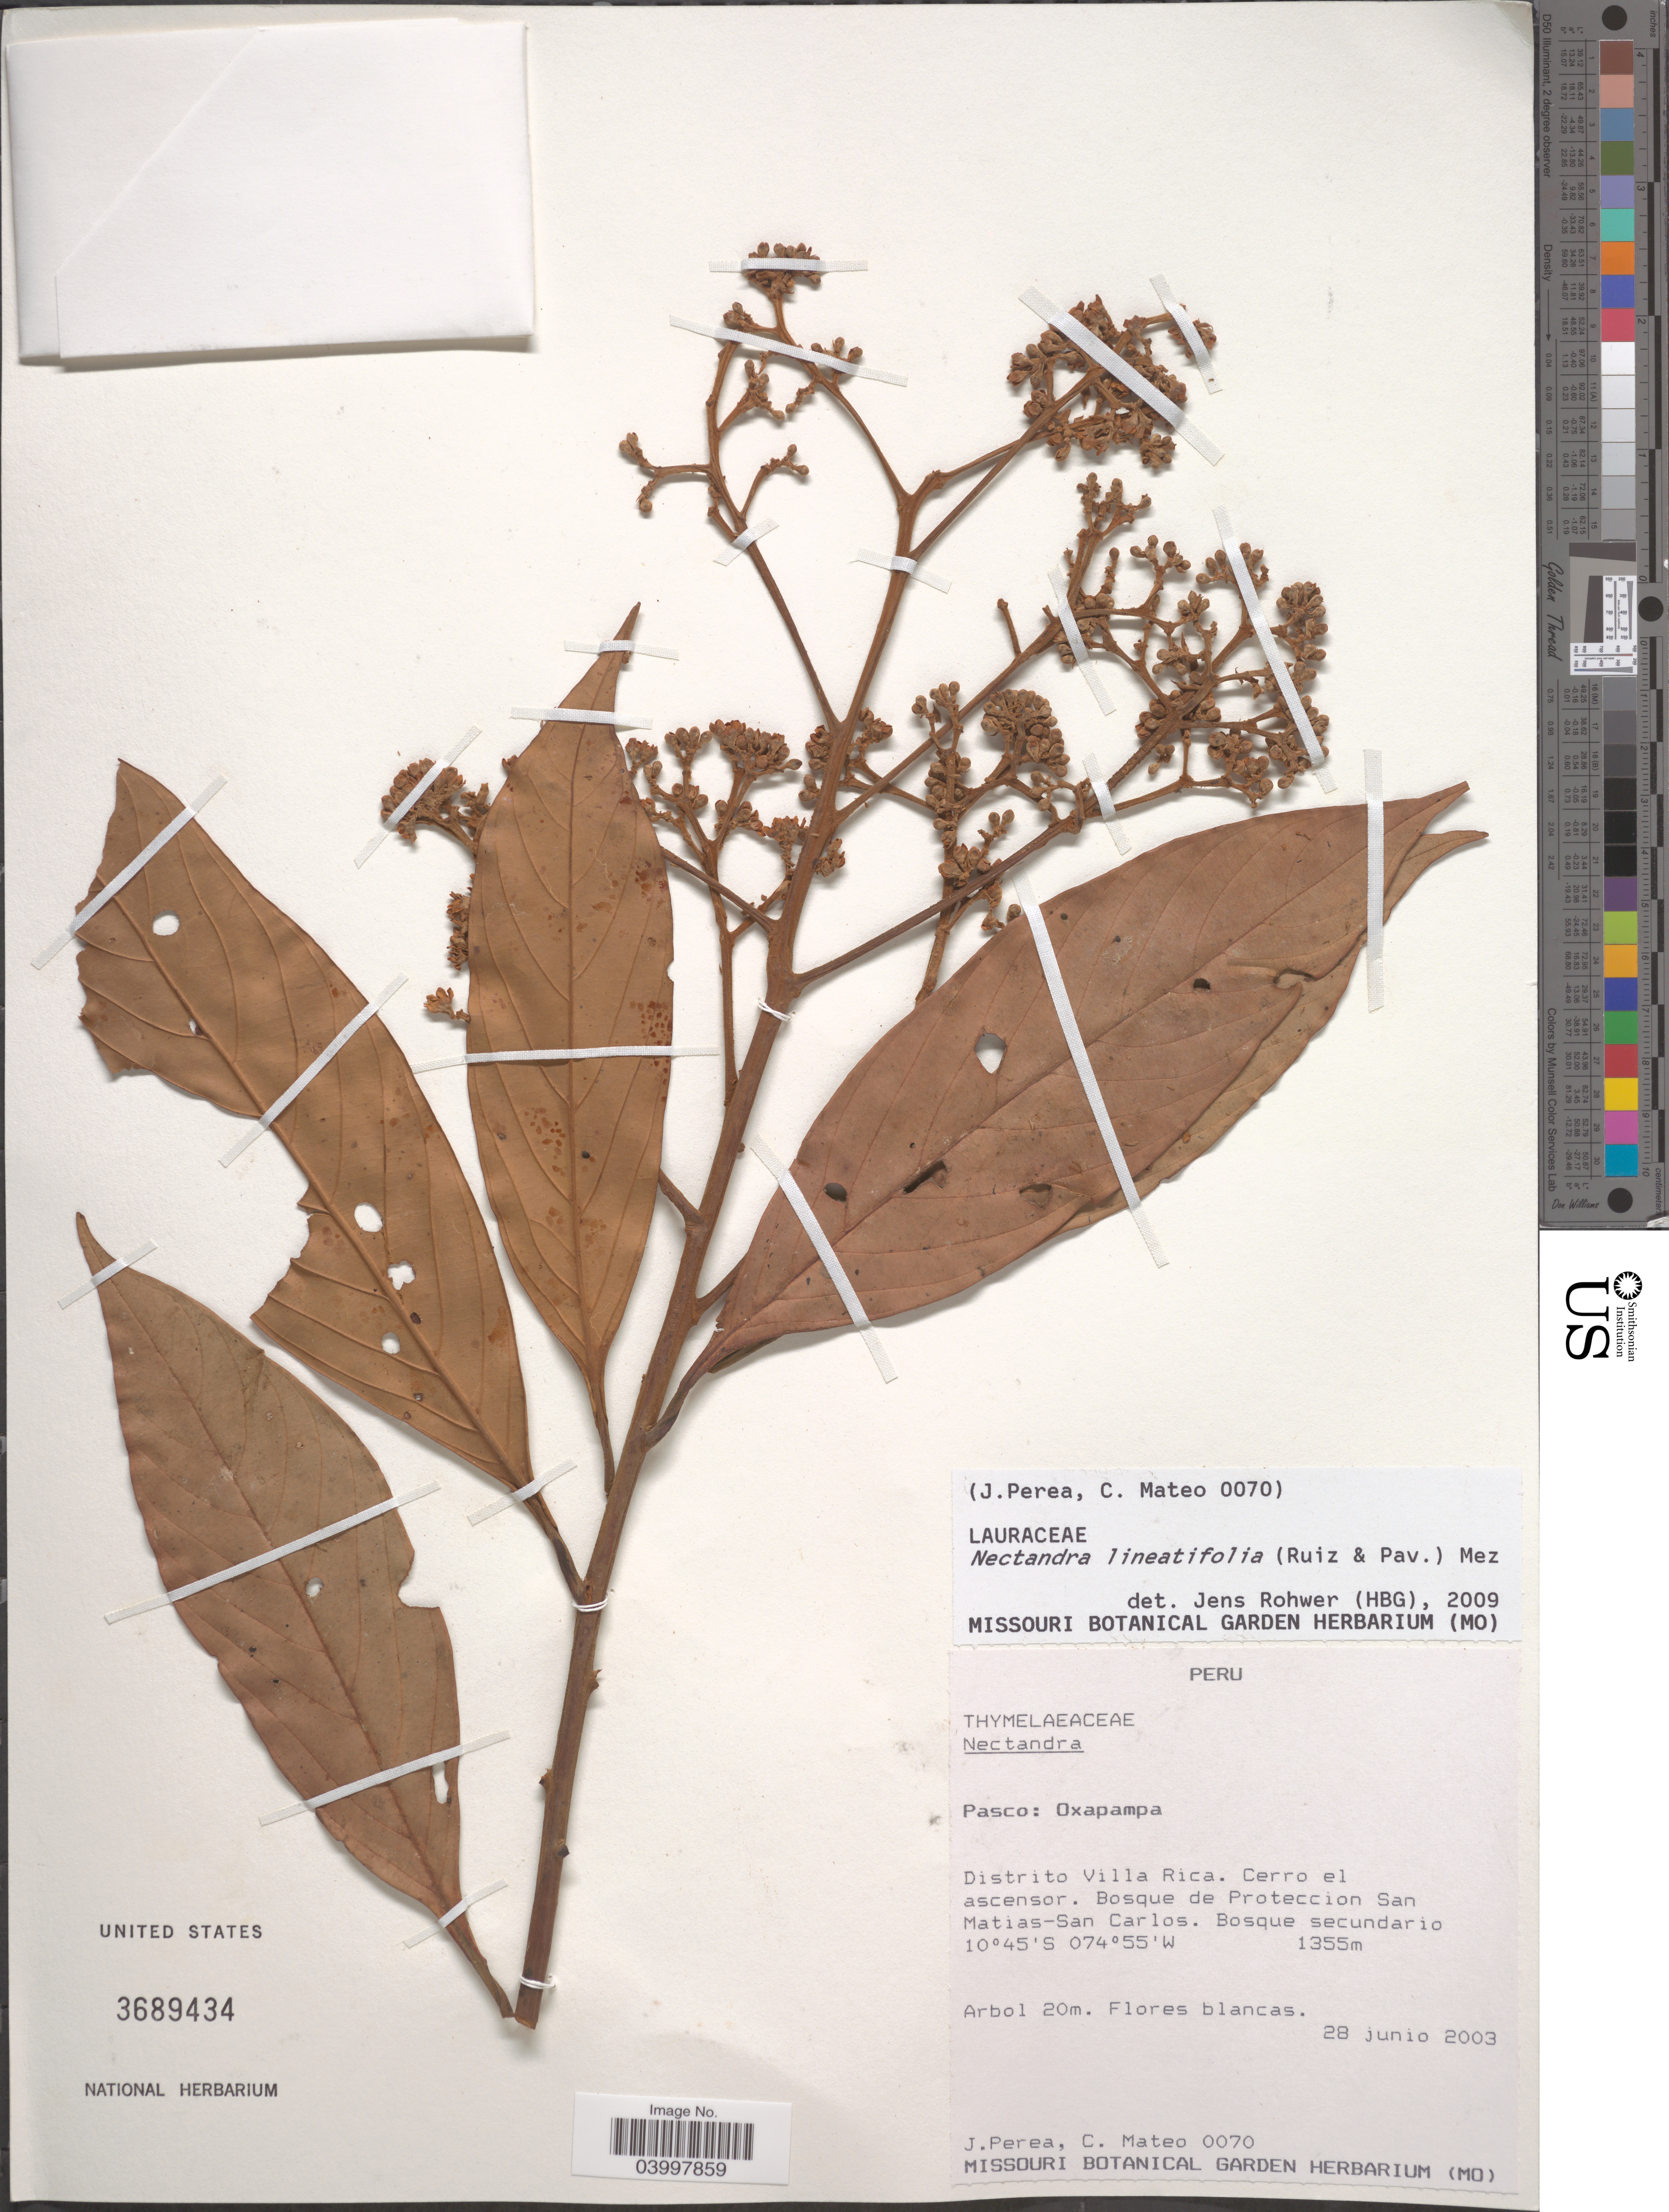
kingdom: Plantae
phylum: Tracheophyta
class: Magnoliopsida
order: Laurales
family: Lauraceae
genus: Nectandra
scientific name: Nectandra lineatifolia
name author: Mez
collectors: J. Perea & C. Mateo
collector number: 0070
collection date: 2003-06-28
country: Peru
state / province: Pasco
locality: Oxapampa. Distrito Villa Rica. Cerro el ascensor. Bosque de Proteccion San Matias-San Carlos.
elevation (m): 1355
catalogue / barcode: US 3689434